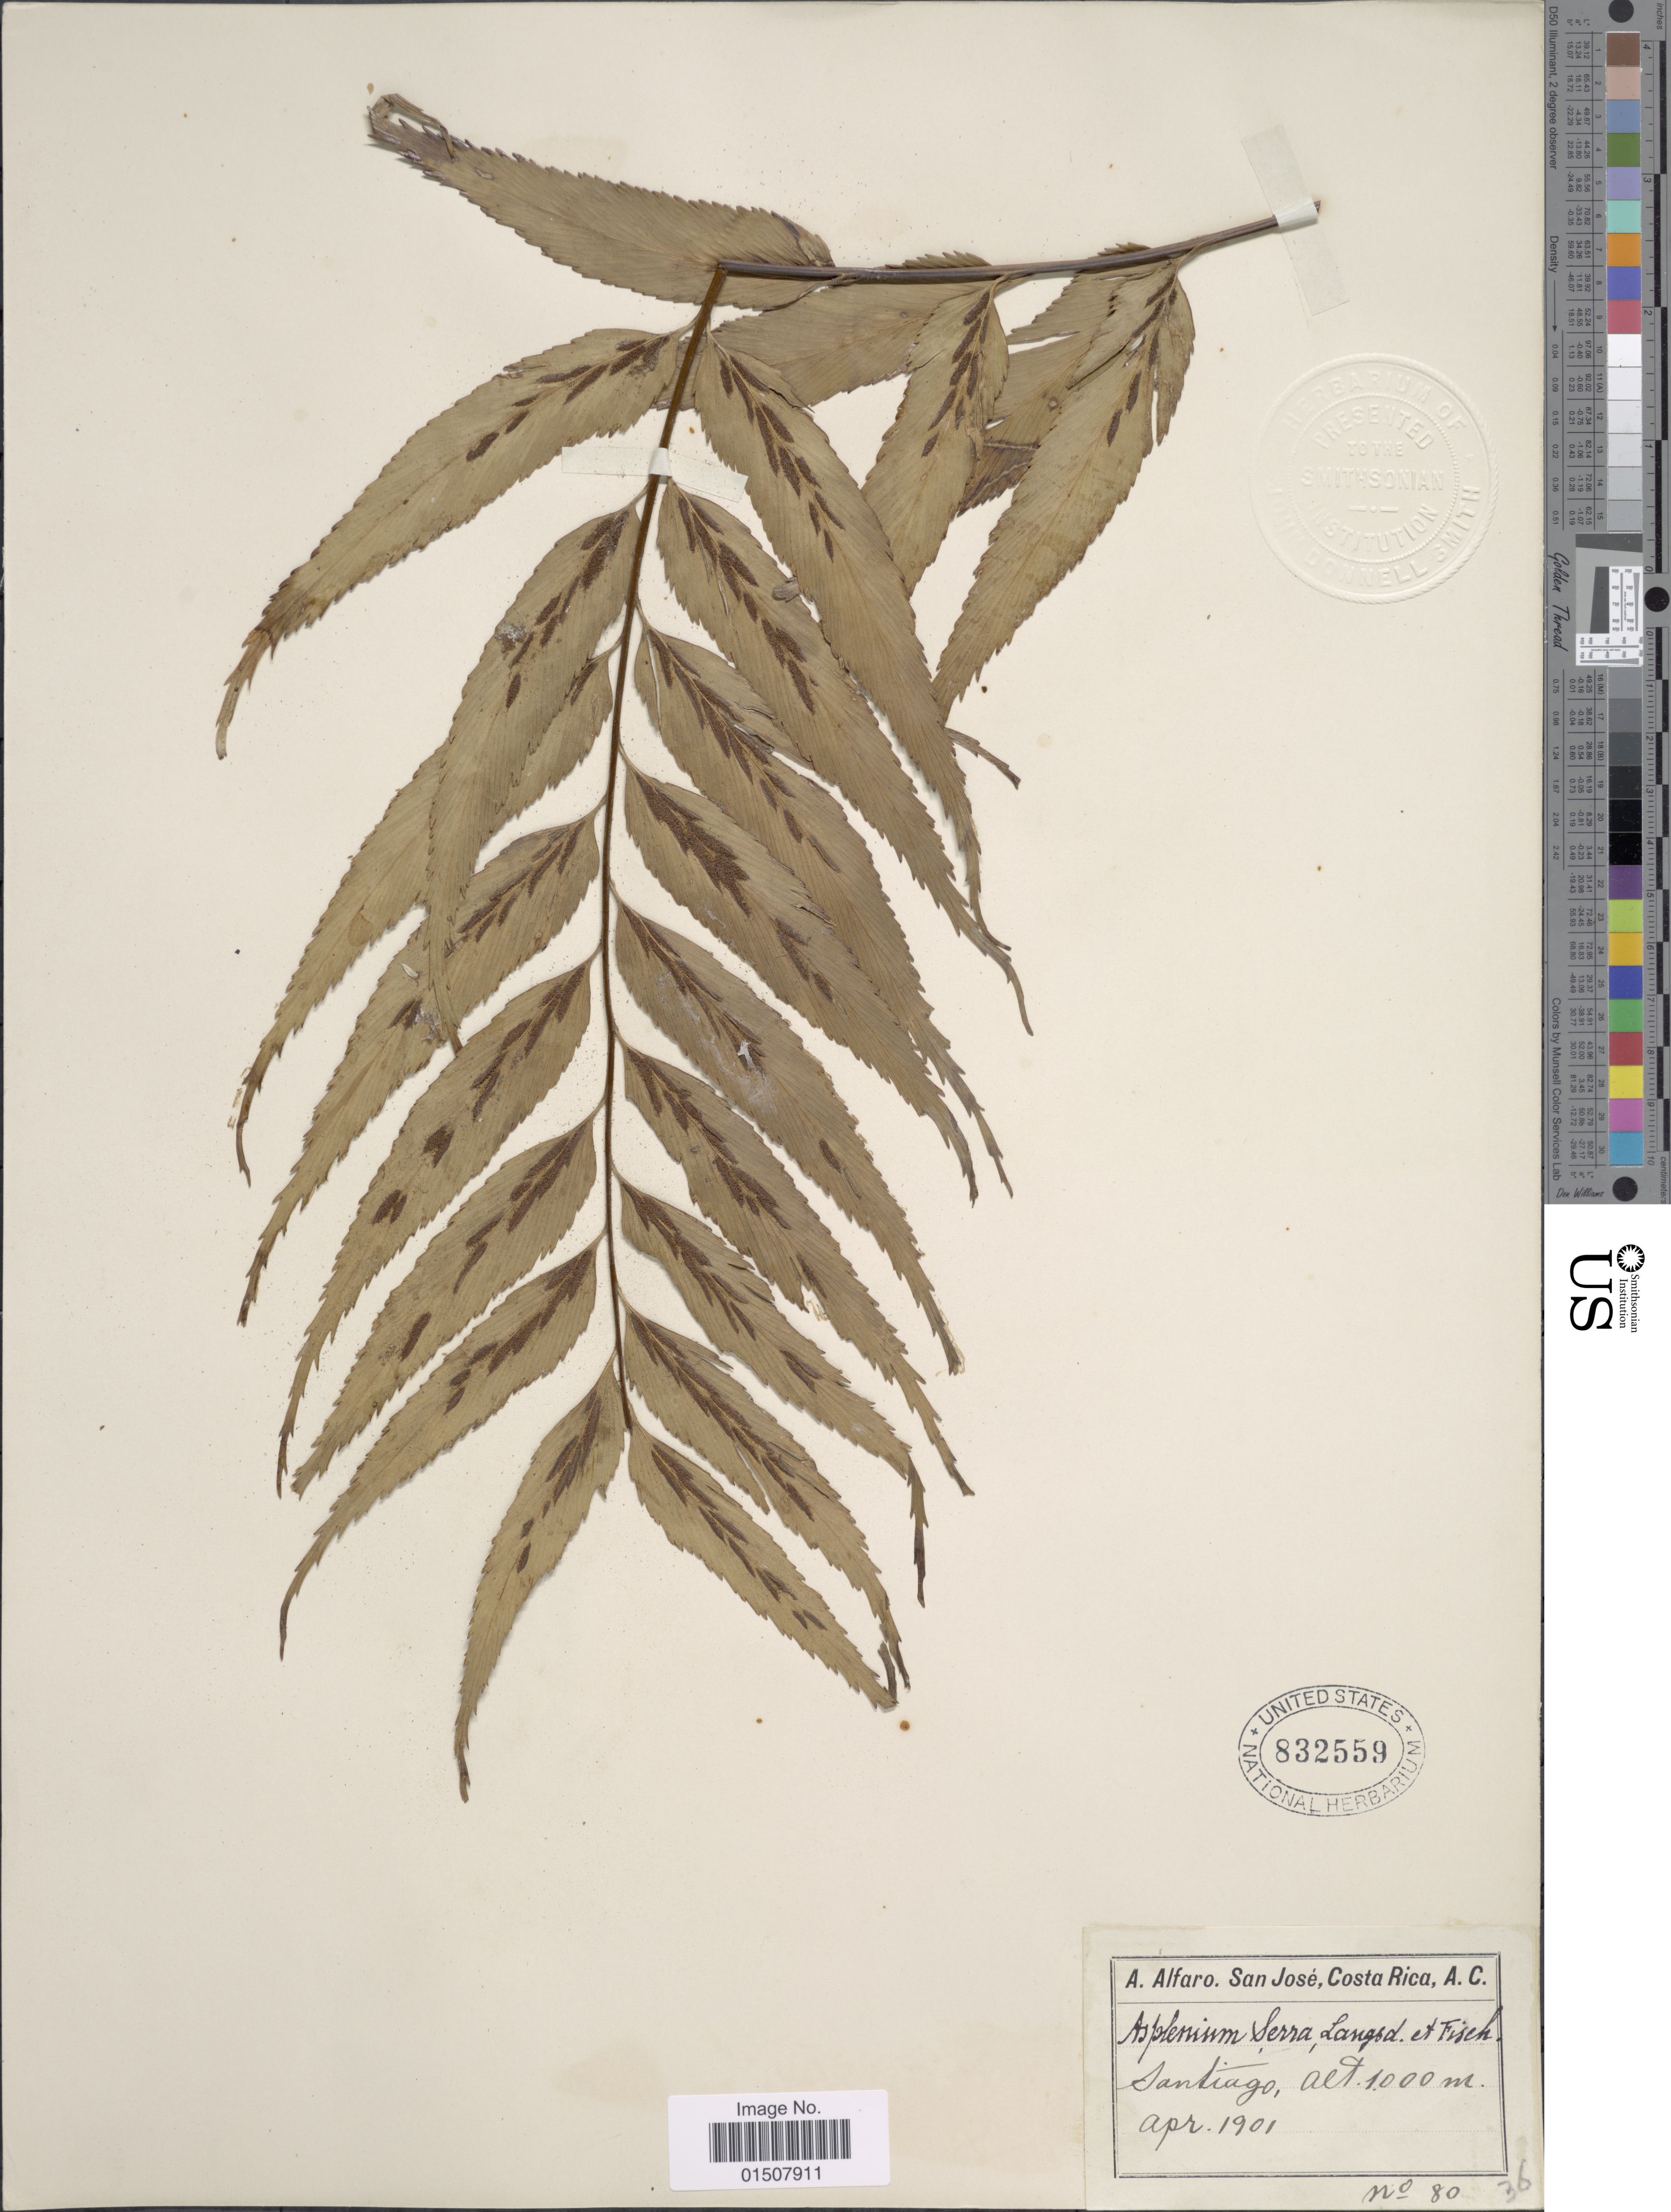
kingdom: Plantae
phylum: Tracheophyta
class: Polypodiopsida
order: Polypodiales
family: Aspleniaceae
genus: Asplenium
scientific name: Asplenium serra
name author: Langsd. & Fisch.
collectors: A. Alfaro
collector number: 80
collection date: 1901-04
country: Costa Rica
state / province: San José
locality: Santiago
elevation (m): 1000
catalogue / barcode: US 832559